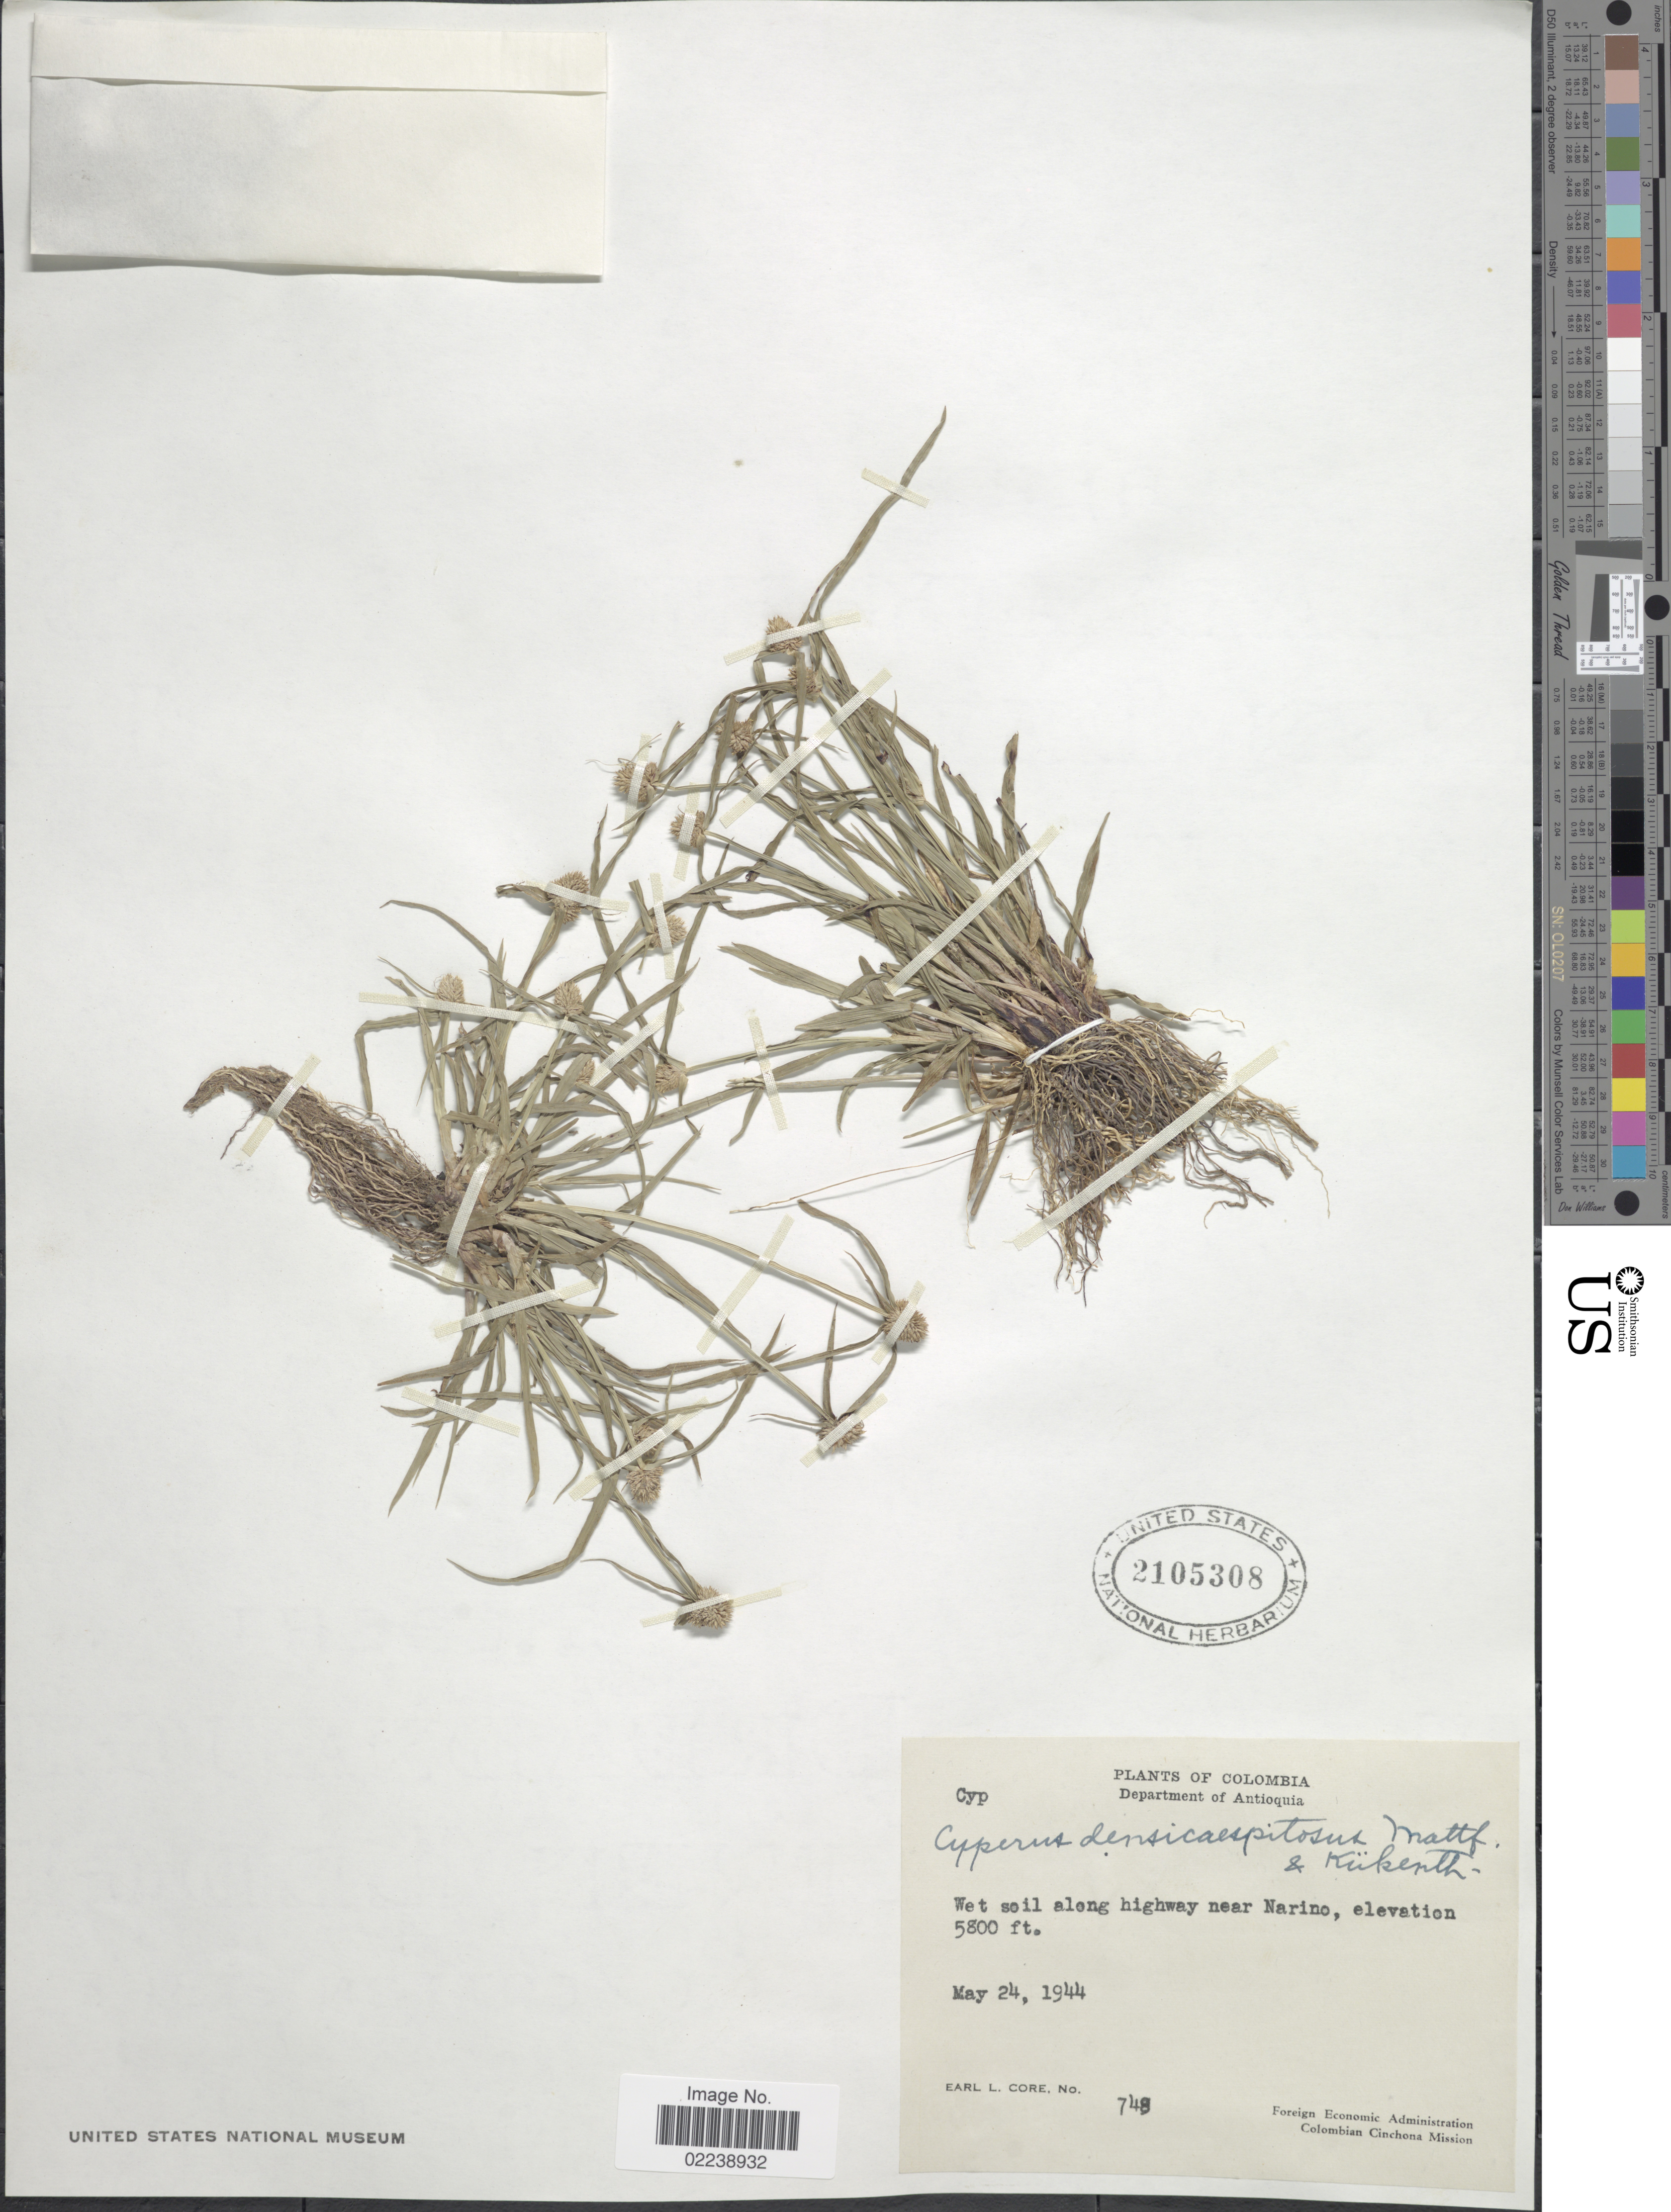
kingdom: Plantae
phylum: Tracheophyta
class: Liliopsida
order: Poales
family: Cyperaceae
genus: Cyperus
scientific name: Cyperus hortensis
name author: (Salzm. ex Steud.) Dorr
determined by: Strong, M. T., (US), Smithsonian Institution - National Museum of Natural History (UNITED STATES)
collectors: E. L. Core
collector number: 748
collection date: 1944-05-24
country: Colombia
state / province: Antioquia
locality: Along highway near Narino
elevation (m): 1768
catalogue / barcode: US 2105308